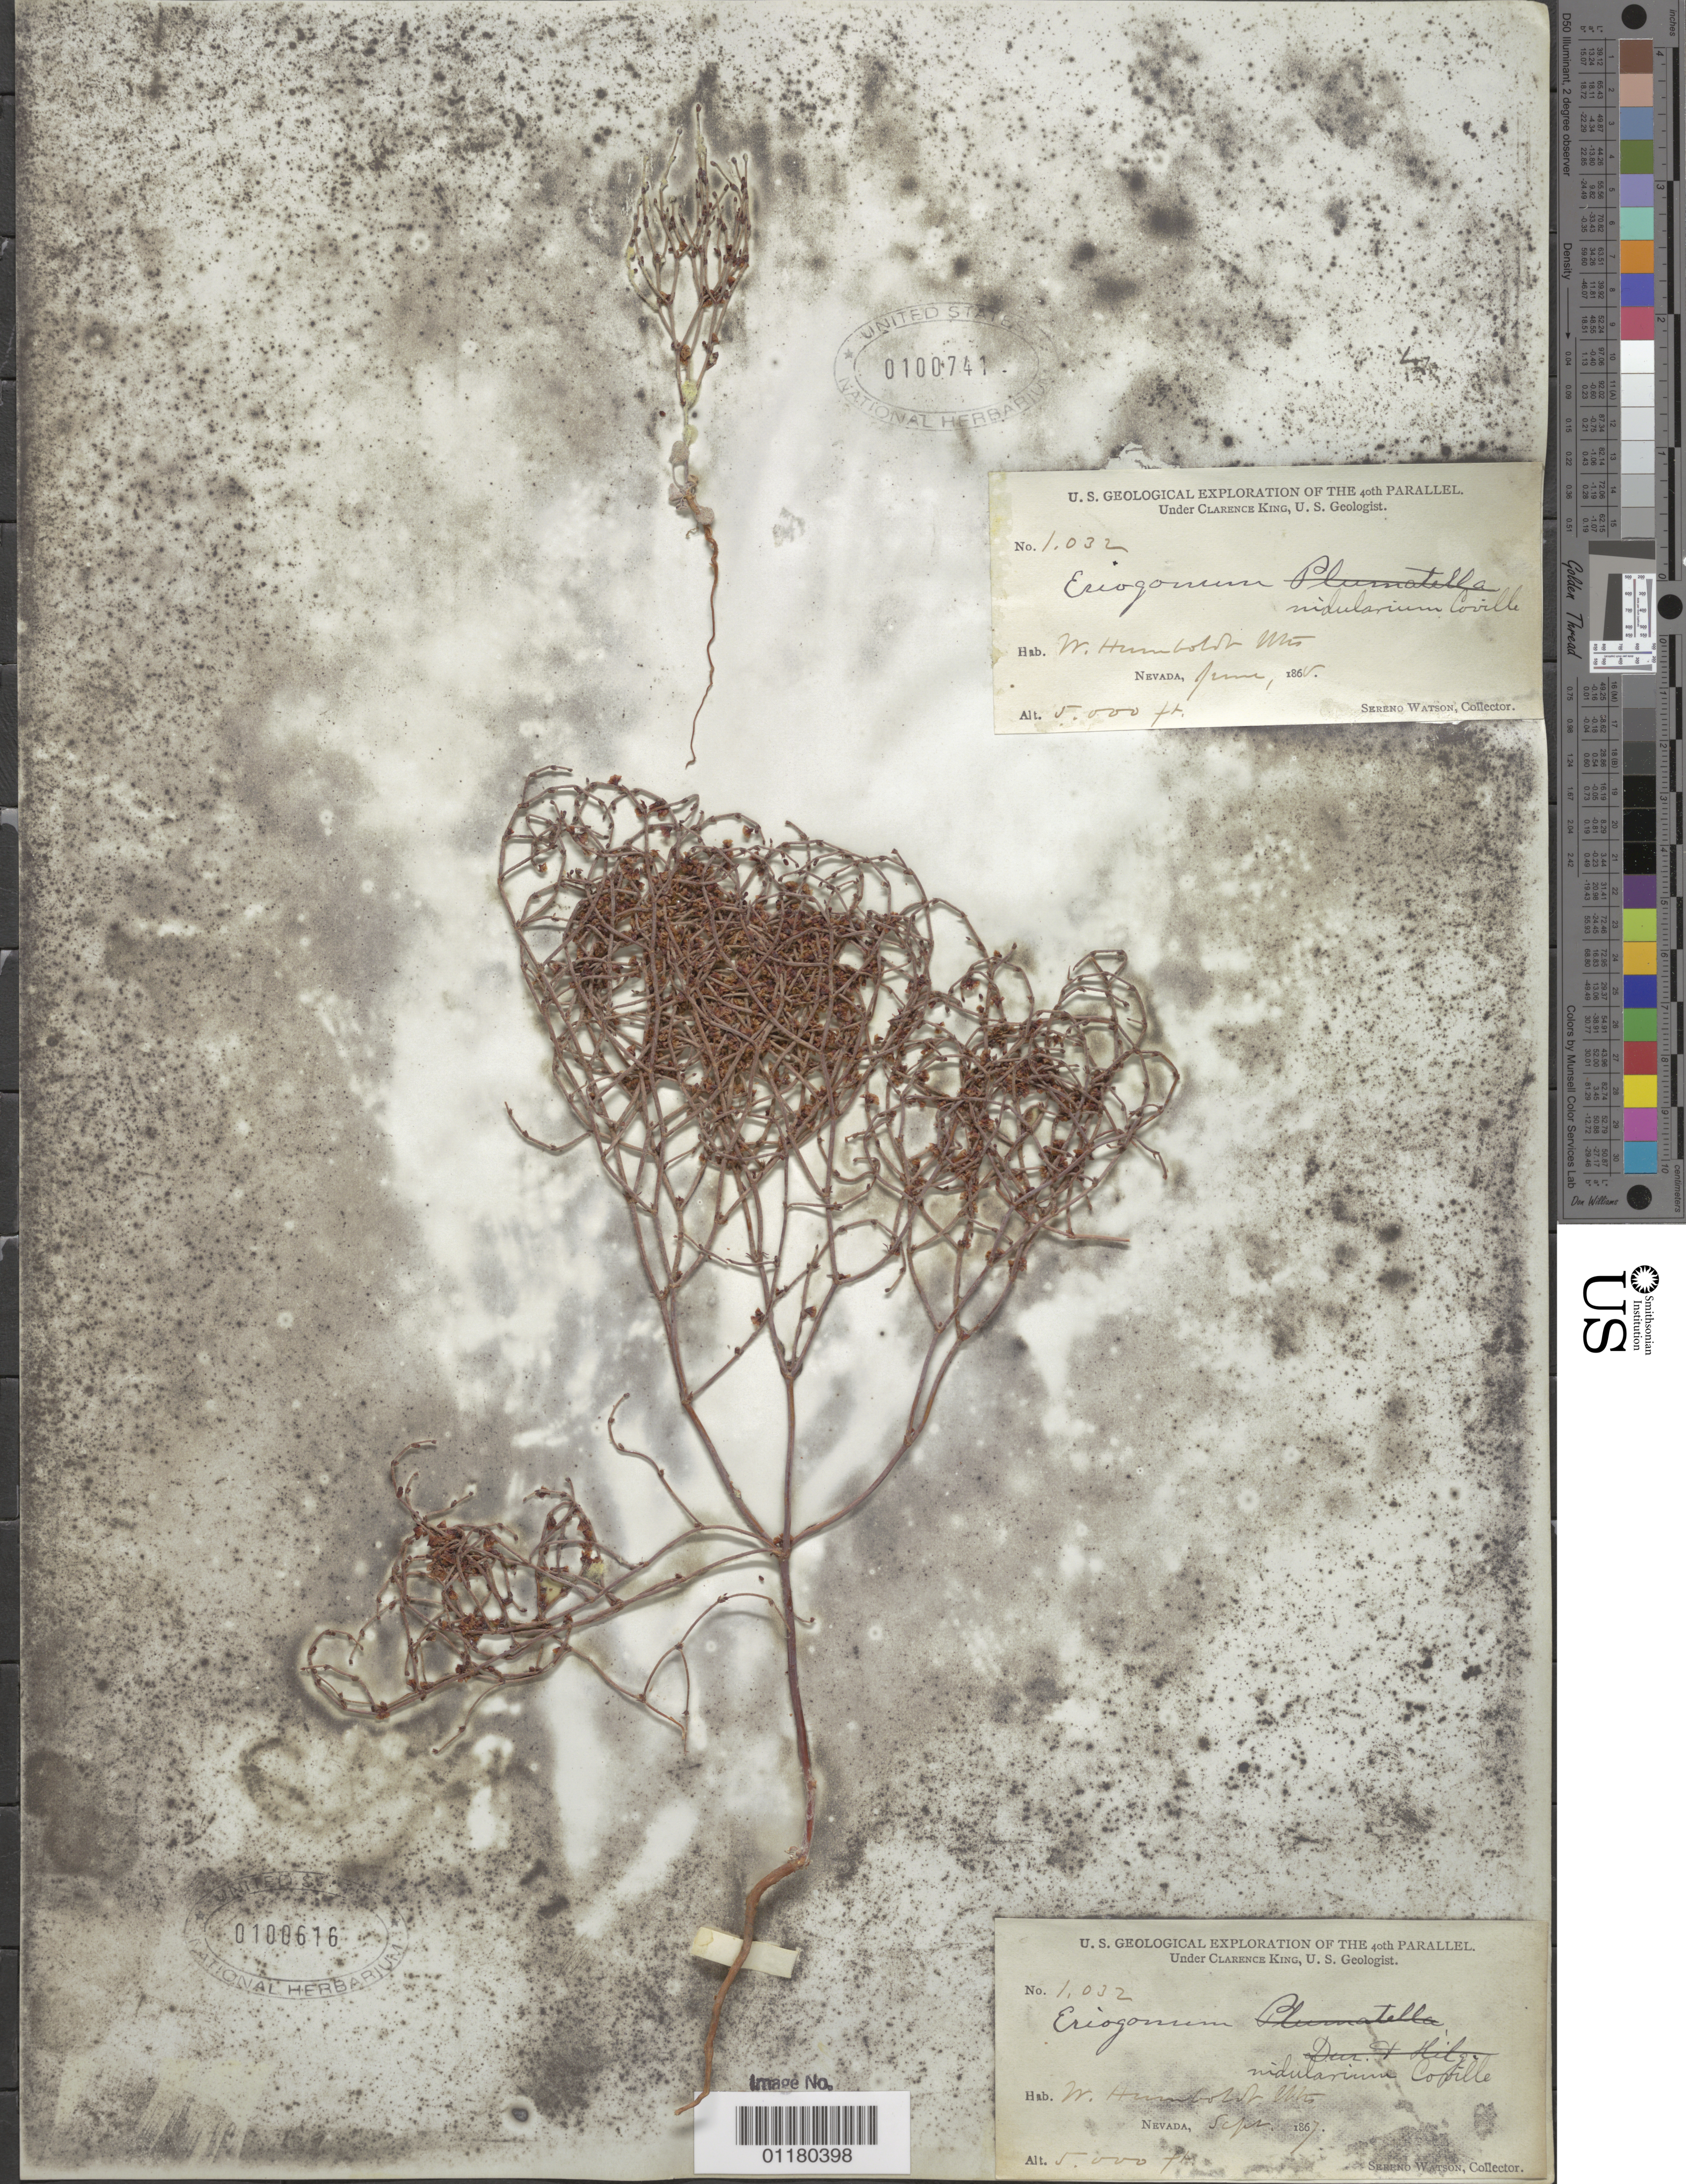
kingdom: Plantae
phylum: Tracheophyta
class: Magnoliopsida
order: Caryophyllales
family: Polygonaceae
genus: Eriogonum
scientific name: Eriogonum nidularium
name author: Coville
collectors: S. Watson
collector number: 1032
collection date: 1867-09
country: United States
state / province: Nevada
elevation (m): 1524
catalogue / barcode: US 100616